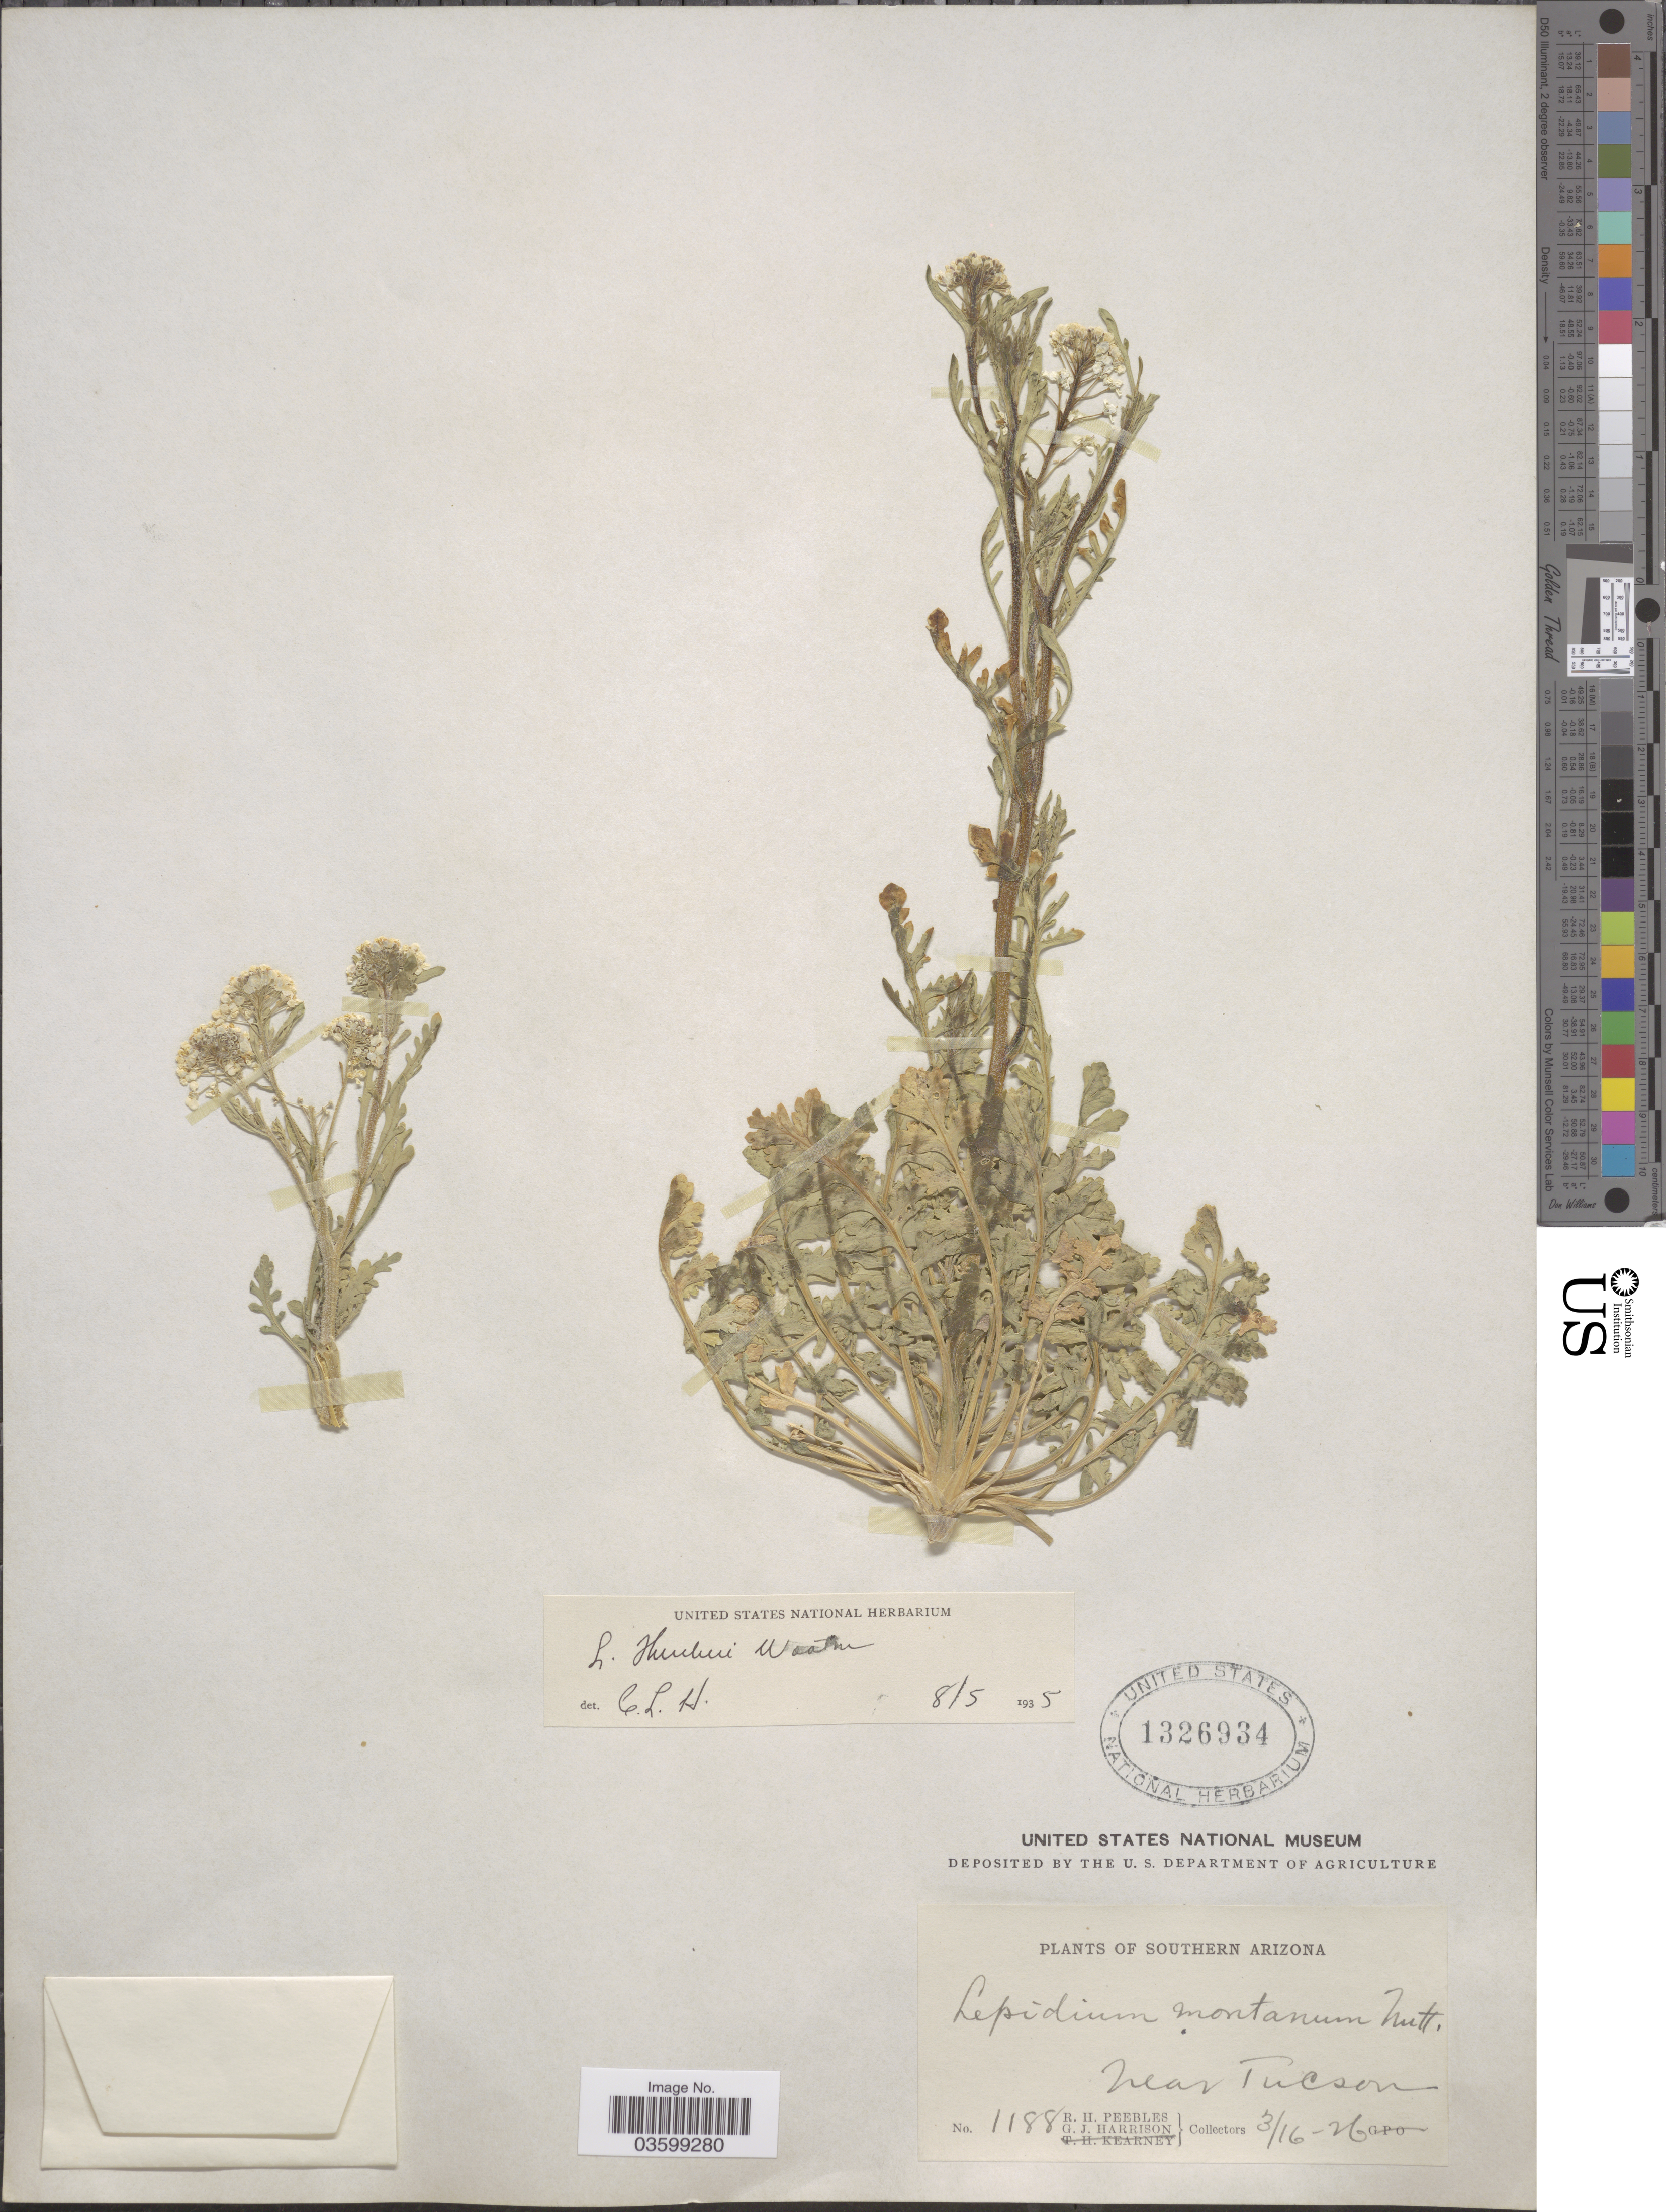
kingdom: Plantae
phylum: Tracheophyta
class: Magnoliopsida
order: Brassicales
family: Brassicaceae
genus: Lepidium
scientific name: Lepidium thurberi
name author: Wooton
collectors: R. H. Peebles & G. J. Harrison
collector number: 1188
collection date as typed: Transcribed d/m/y: 16/3/26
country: United States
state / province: Arizona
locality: Southern Arizona. Near Tucson.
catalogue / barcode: US 1326934